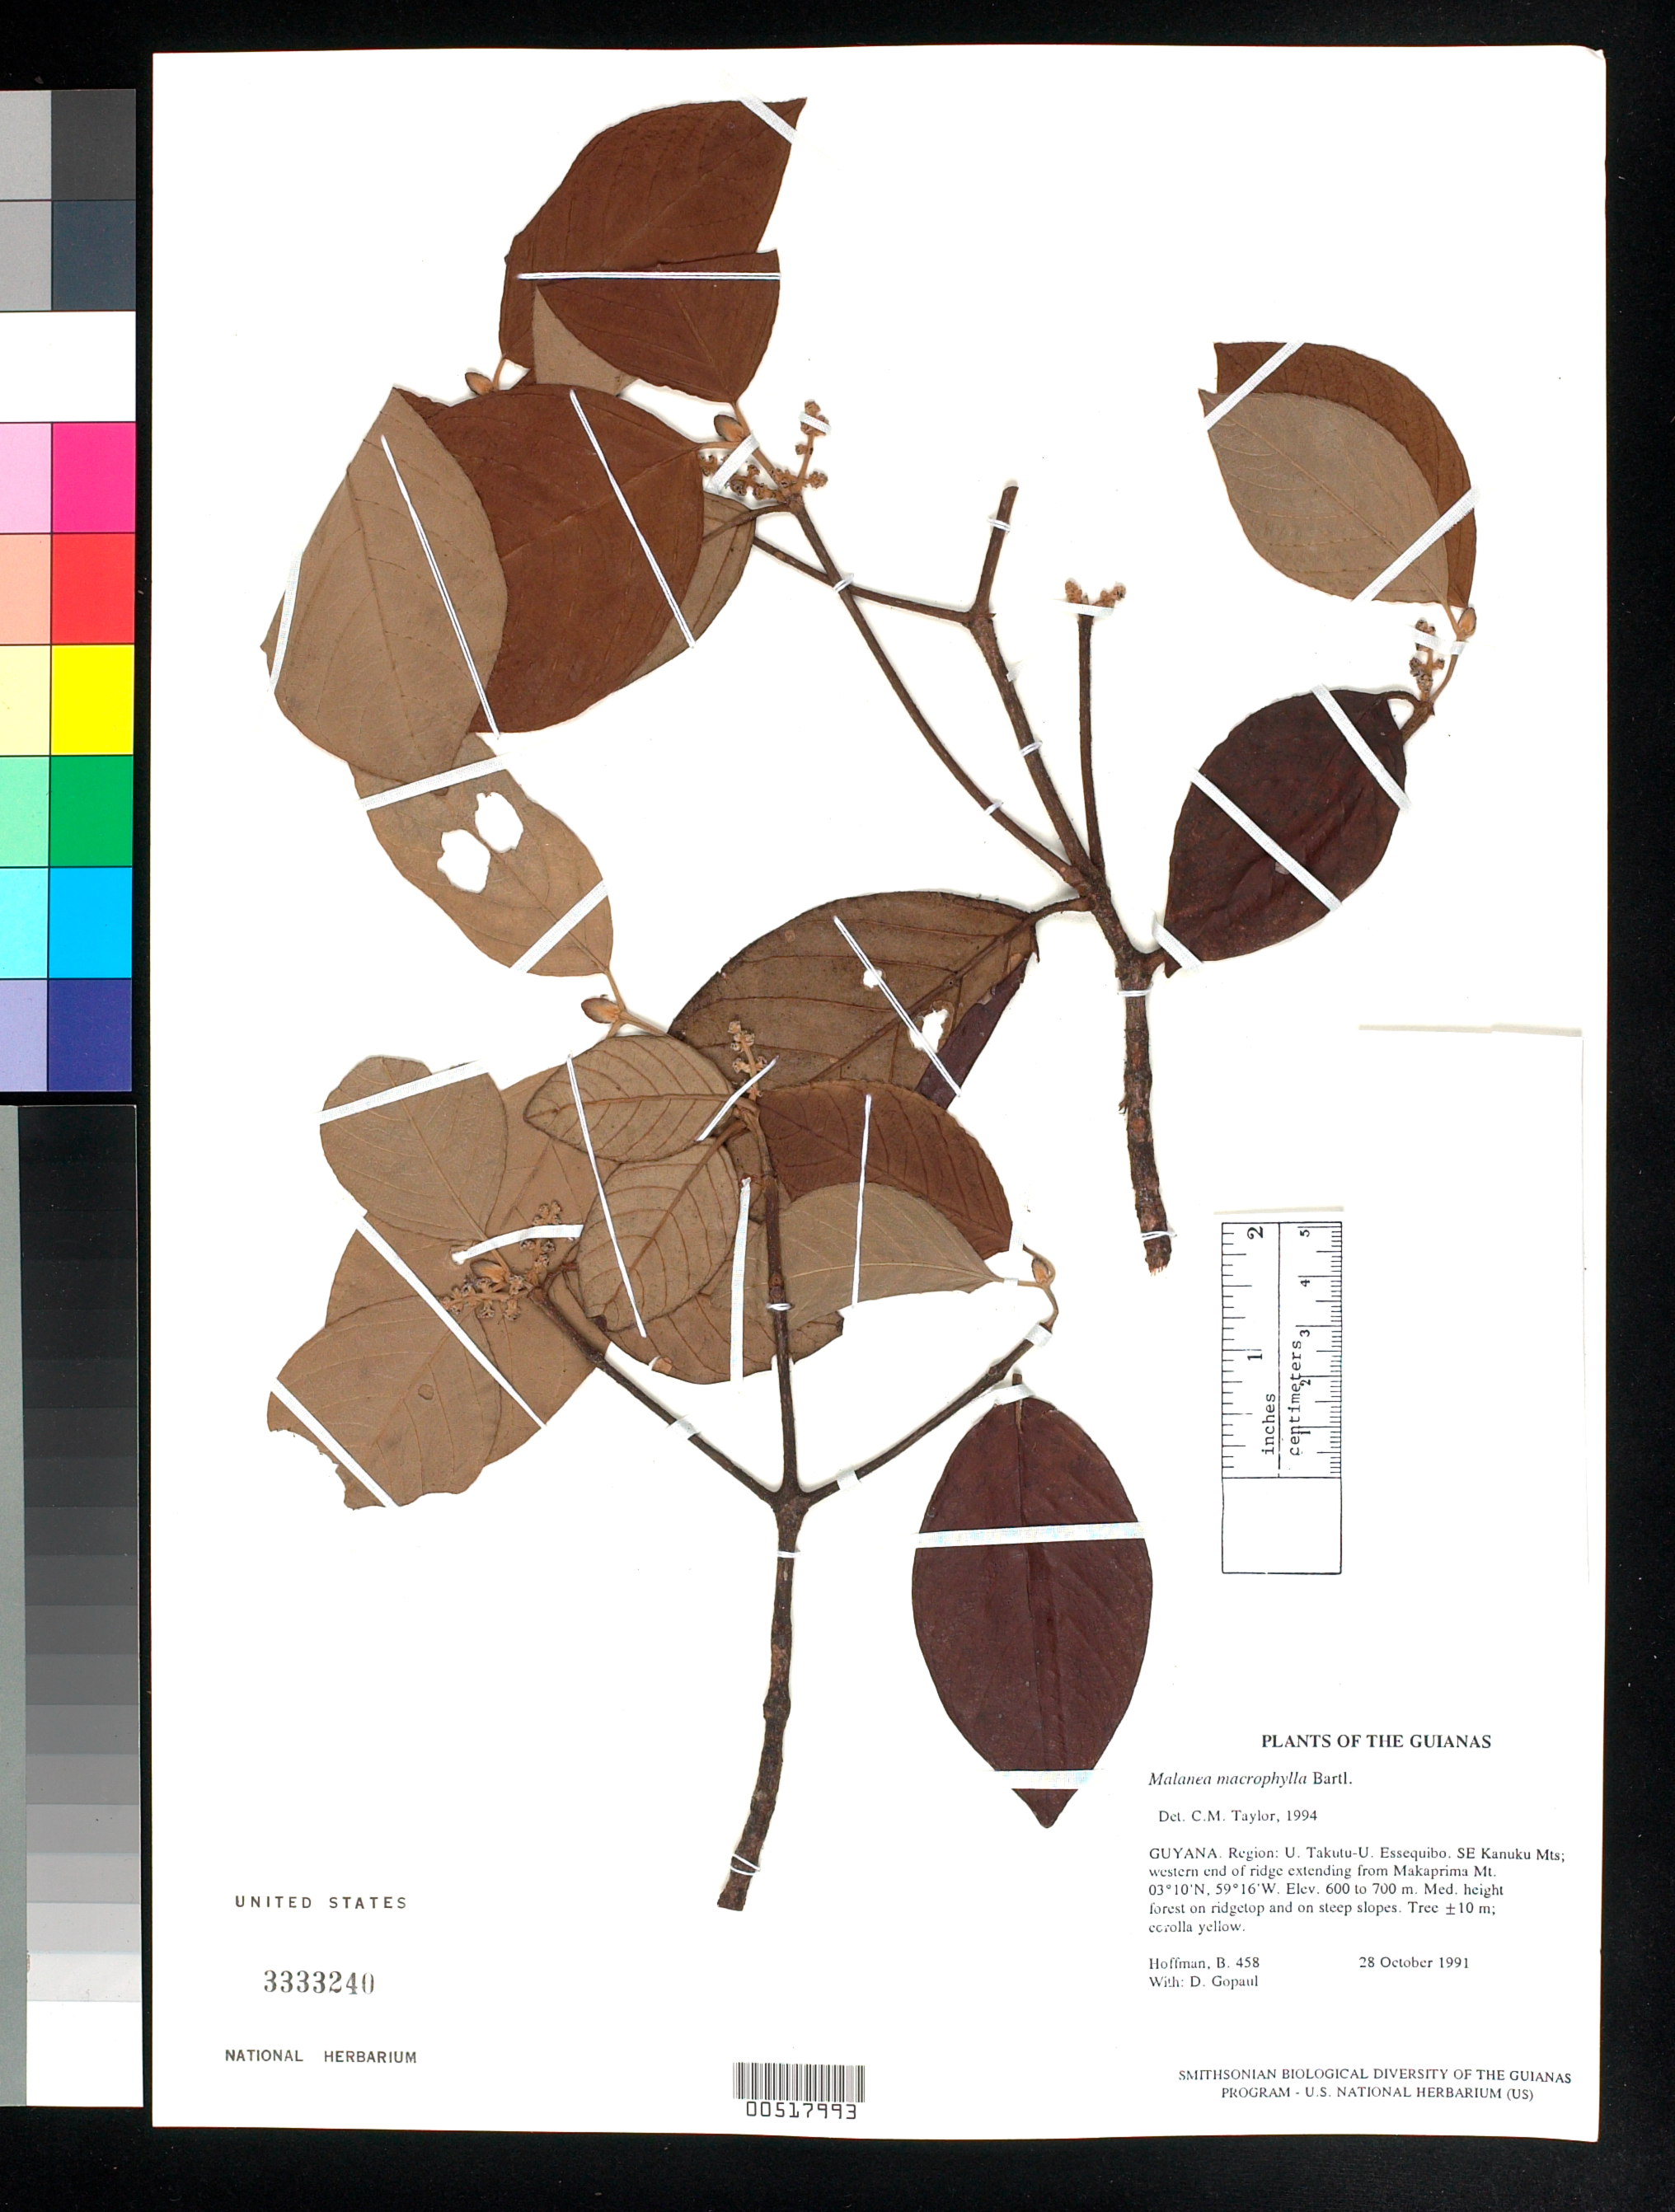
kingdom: Plantae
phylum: Tracheophyta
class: Magnoliopsida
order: Gentianales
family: Rubiaceae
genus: Malanea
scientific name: Malanea hypoleuca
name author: Steyerm.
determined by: Delprete, P. G., Herb. de Guyane Cay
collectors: B. Hoffman & D. Gopaul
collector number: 458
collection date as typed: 28 October 1991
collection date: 1991-10-28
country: Guyana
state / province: U. Takutu-U. Essequibo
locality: SE Kanuku Mts; western end of ridge extending from Makaparima Mountain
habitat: Med. height forest on ridgetop and on steep slopes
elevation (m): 600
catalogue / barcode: US 3333240